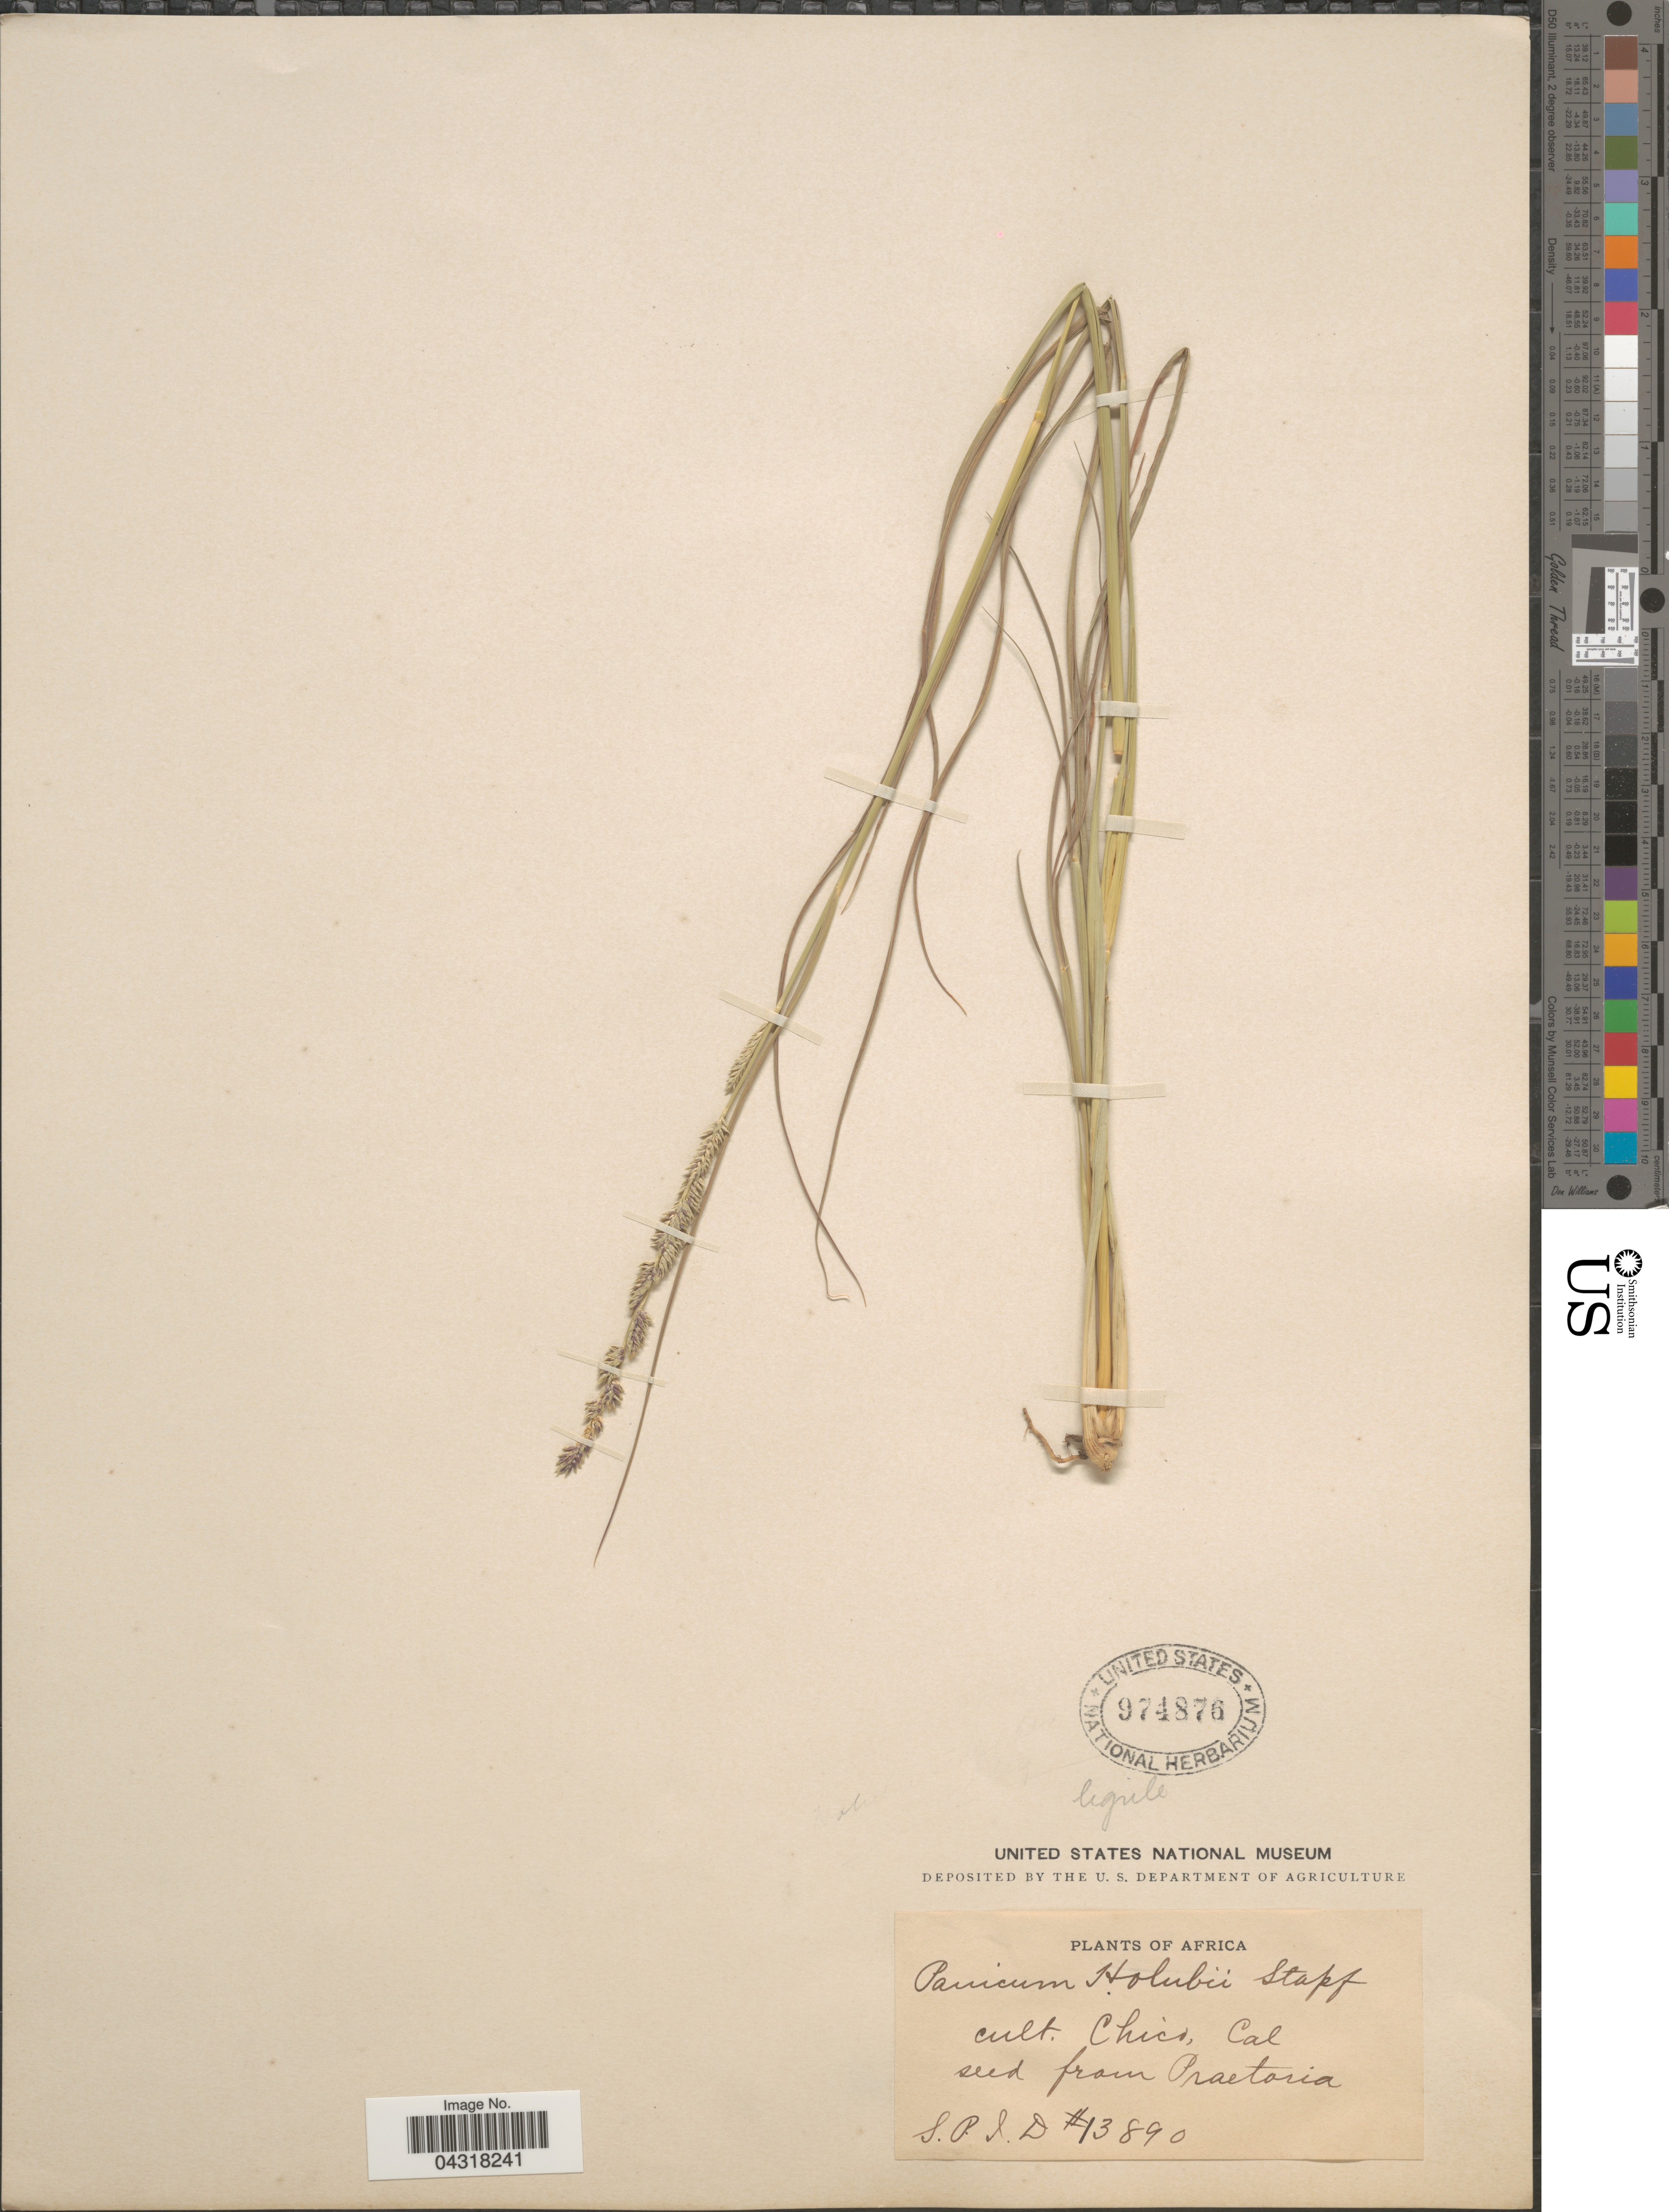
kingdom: Plantae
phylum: Tracheophyta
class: Liliopsida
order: Poales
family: Poaceae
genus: Echinochloa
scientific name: Echinochloa pyramidalis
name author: (Lam.) Hitchc. & Chase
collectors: S. P. I. D.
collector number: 13890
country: United States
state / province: California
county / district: Butte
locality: Cult. Chico.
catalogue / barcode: US 974876